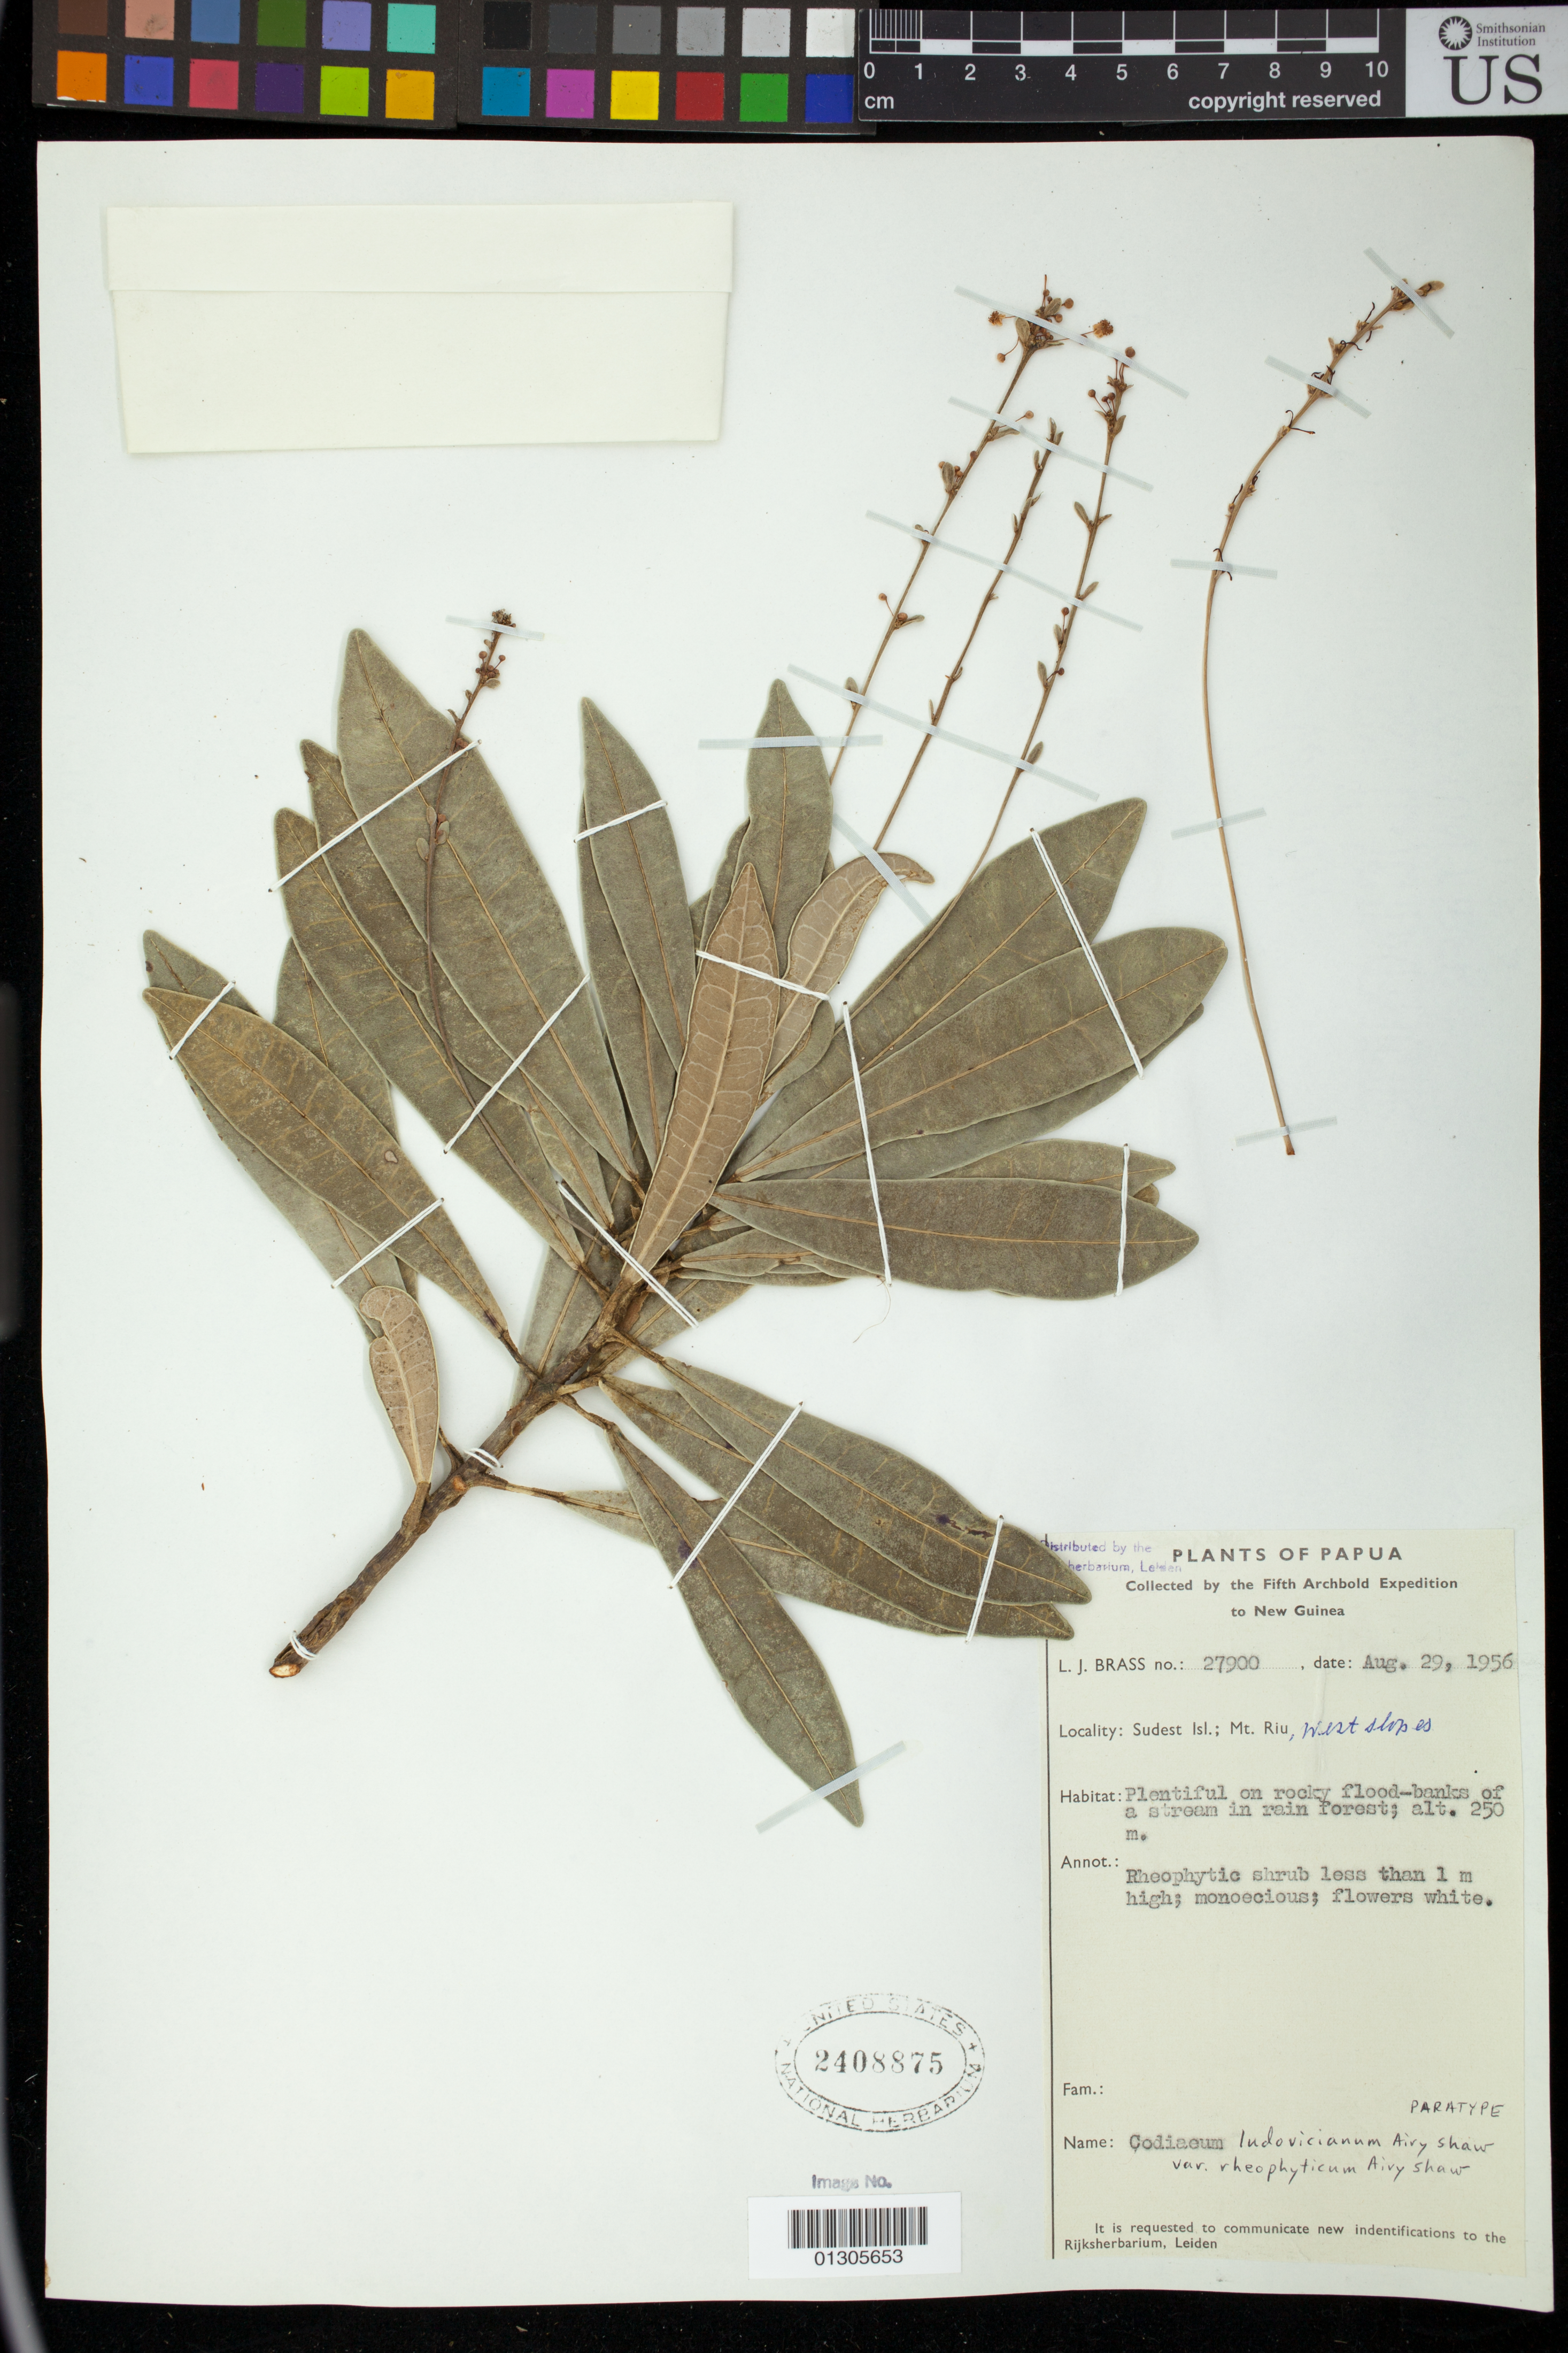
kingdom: Plantae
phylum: Tracheophyta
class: Magnoliopsida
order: Malpighiales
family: Euphorbiaceae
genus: Codiaeum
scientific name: Codiaeum ludovicianum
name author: Airy Shaw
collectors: L. J. Brass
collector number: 27900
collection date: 1956-08-29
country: Papua New Guinea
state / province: Milne Bay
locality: Sudest Isl.; Mt. Riu, West slopes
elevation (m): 250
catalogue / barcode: US 2408875